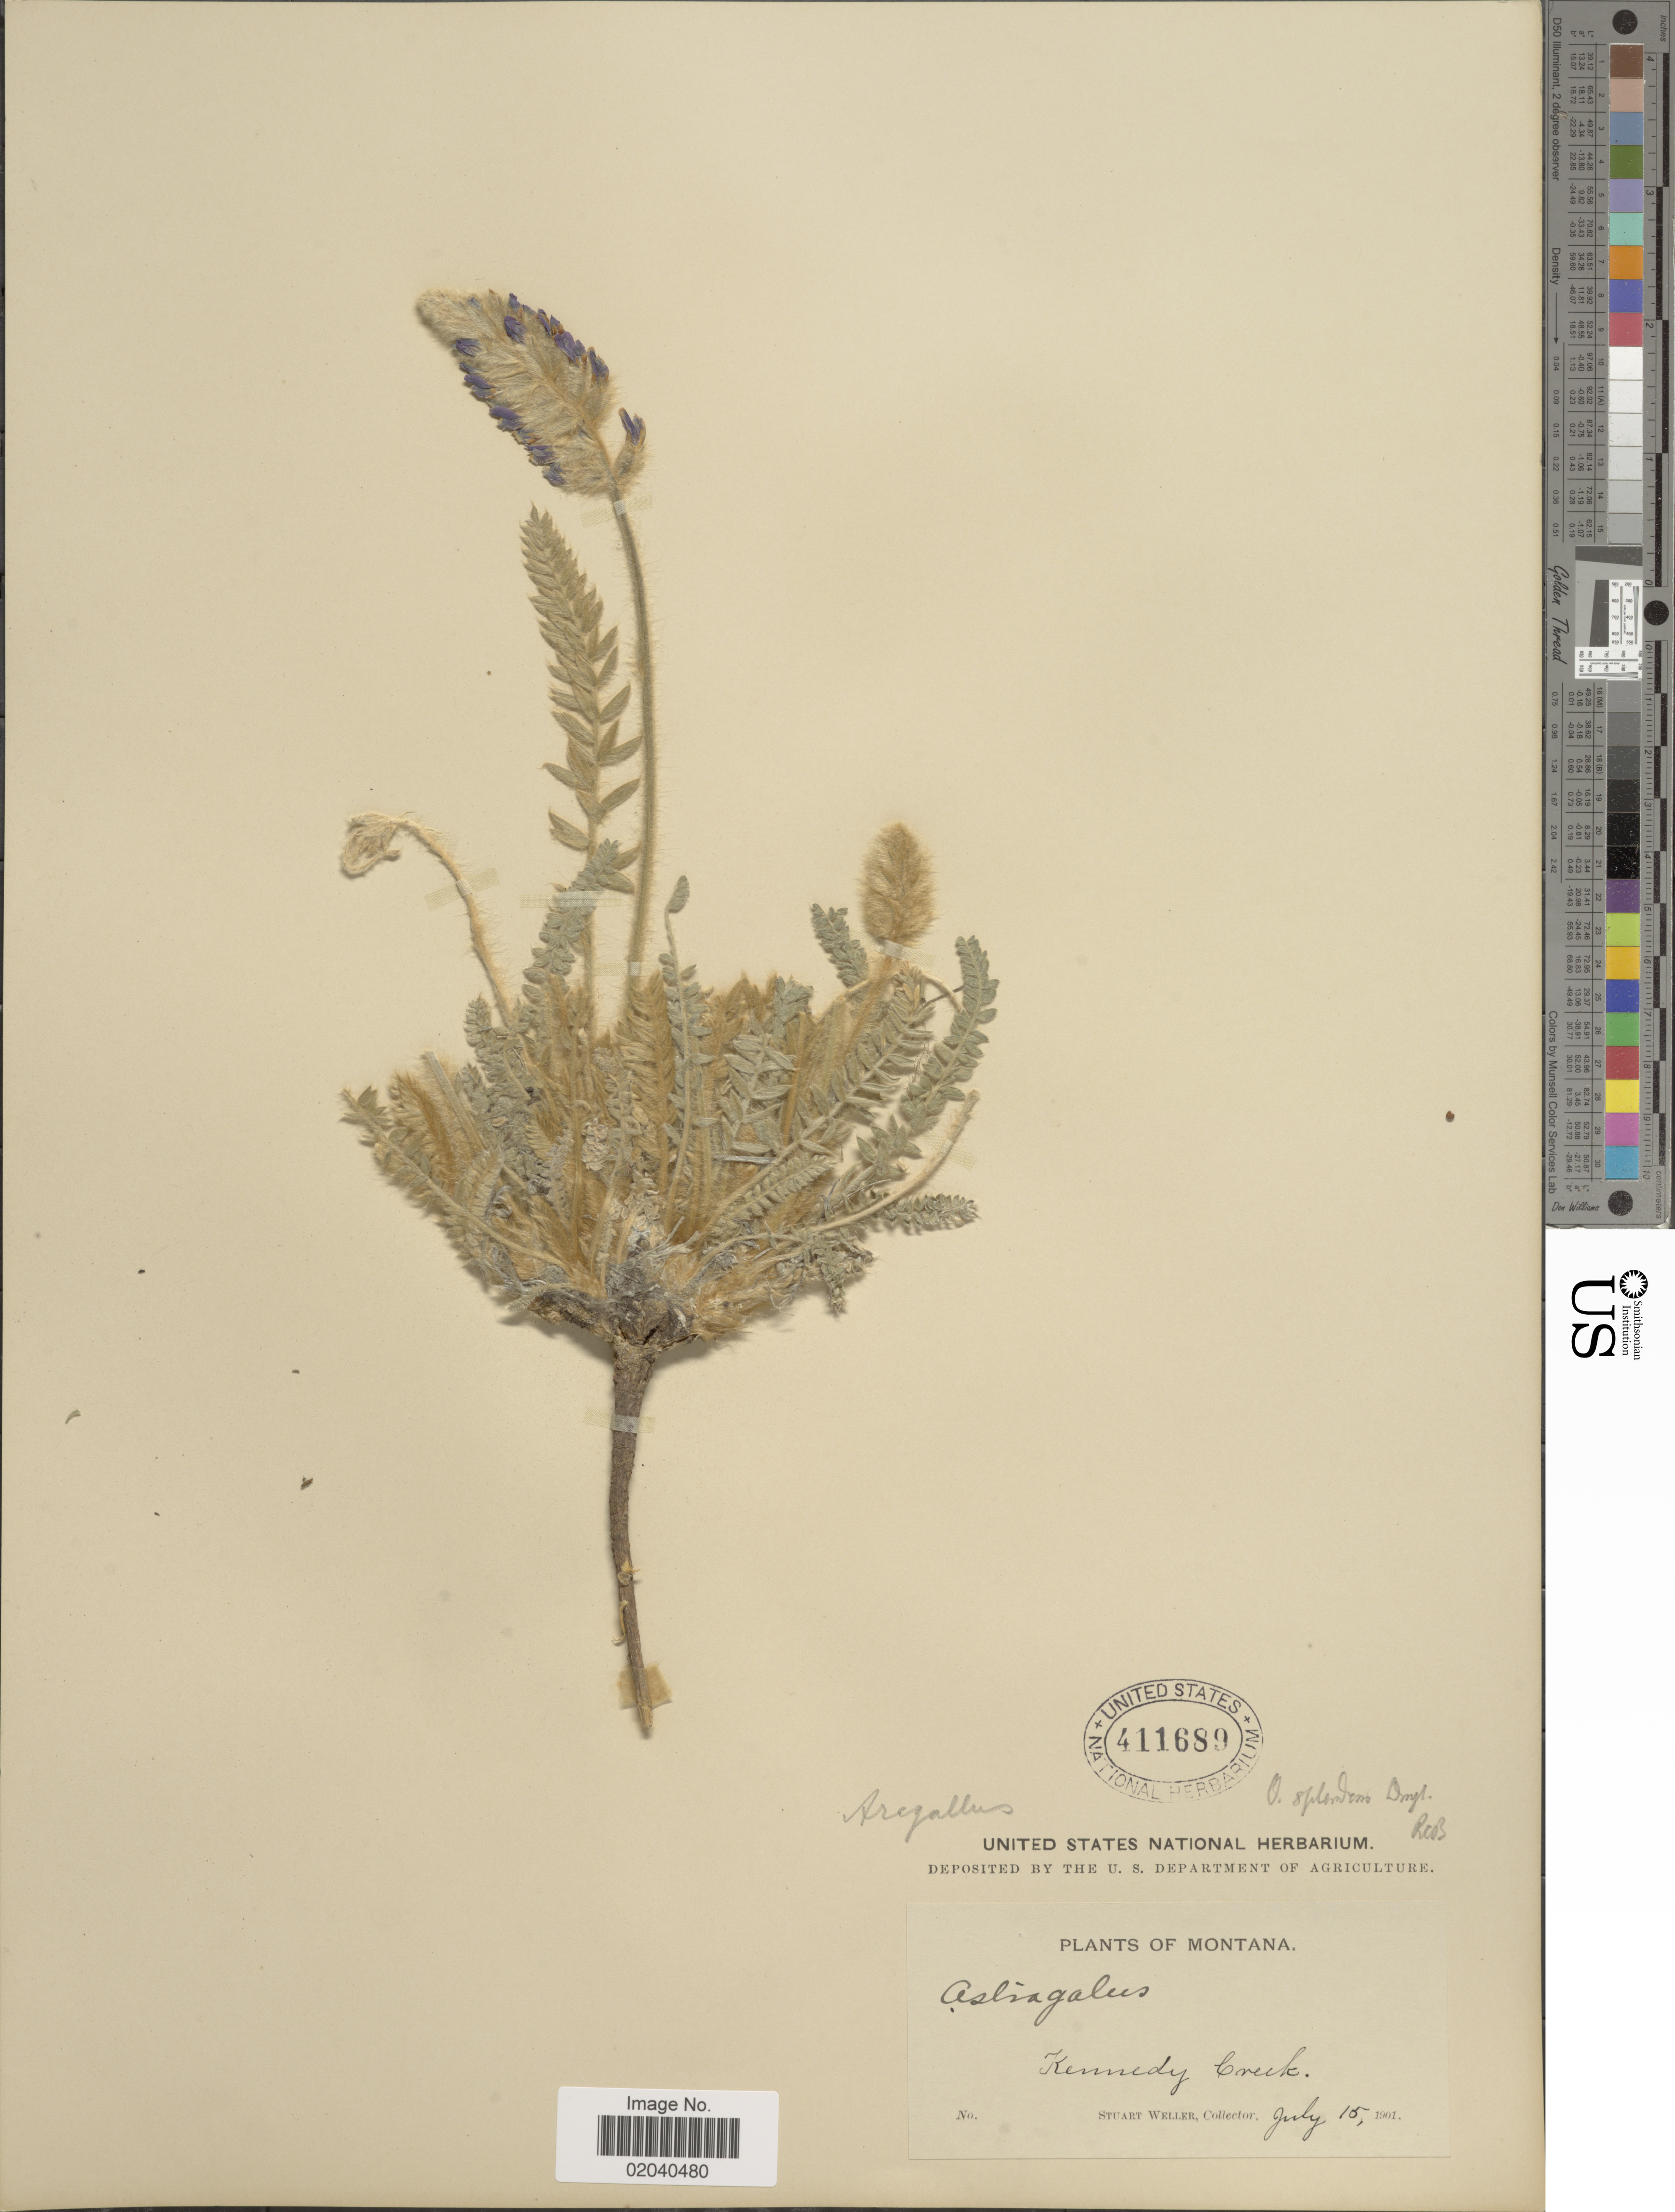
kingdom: Plantae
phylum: Tracheophyta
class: Magnoliopsida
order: Fabales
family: Fabaceae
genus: Oxytropis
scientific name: Oxytropis splendens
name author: Douglas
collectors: S. Weller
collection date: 1901-07-15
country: United States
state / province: Montana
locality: Kennedy Creek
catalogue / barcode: US 411689